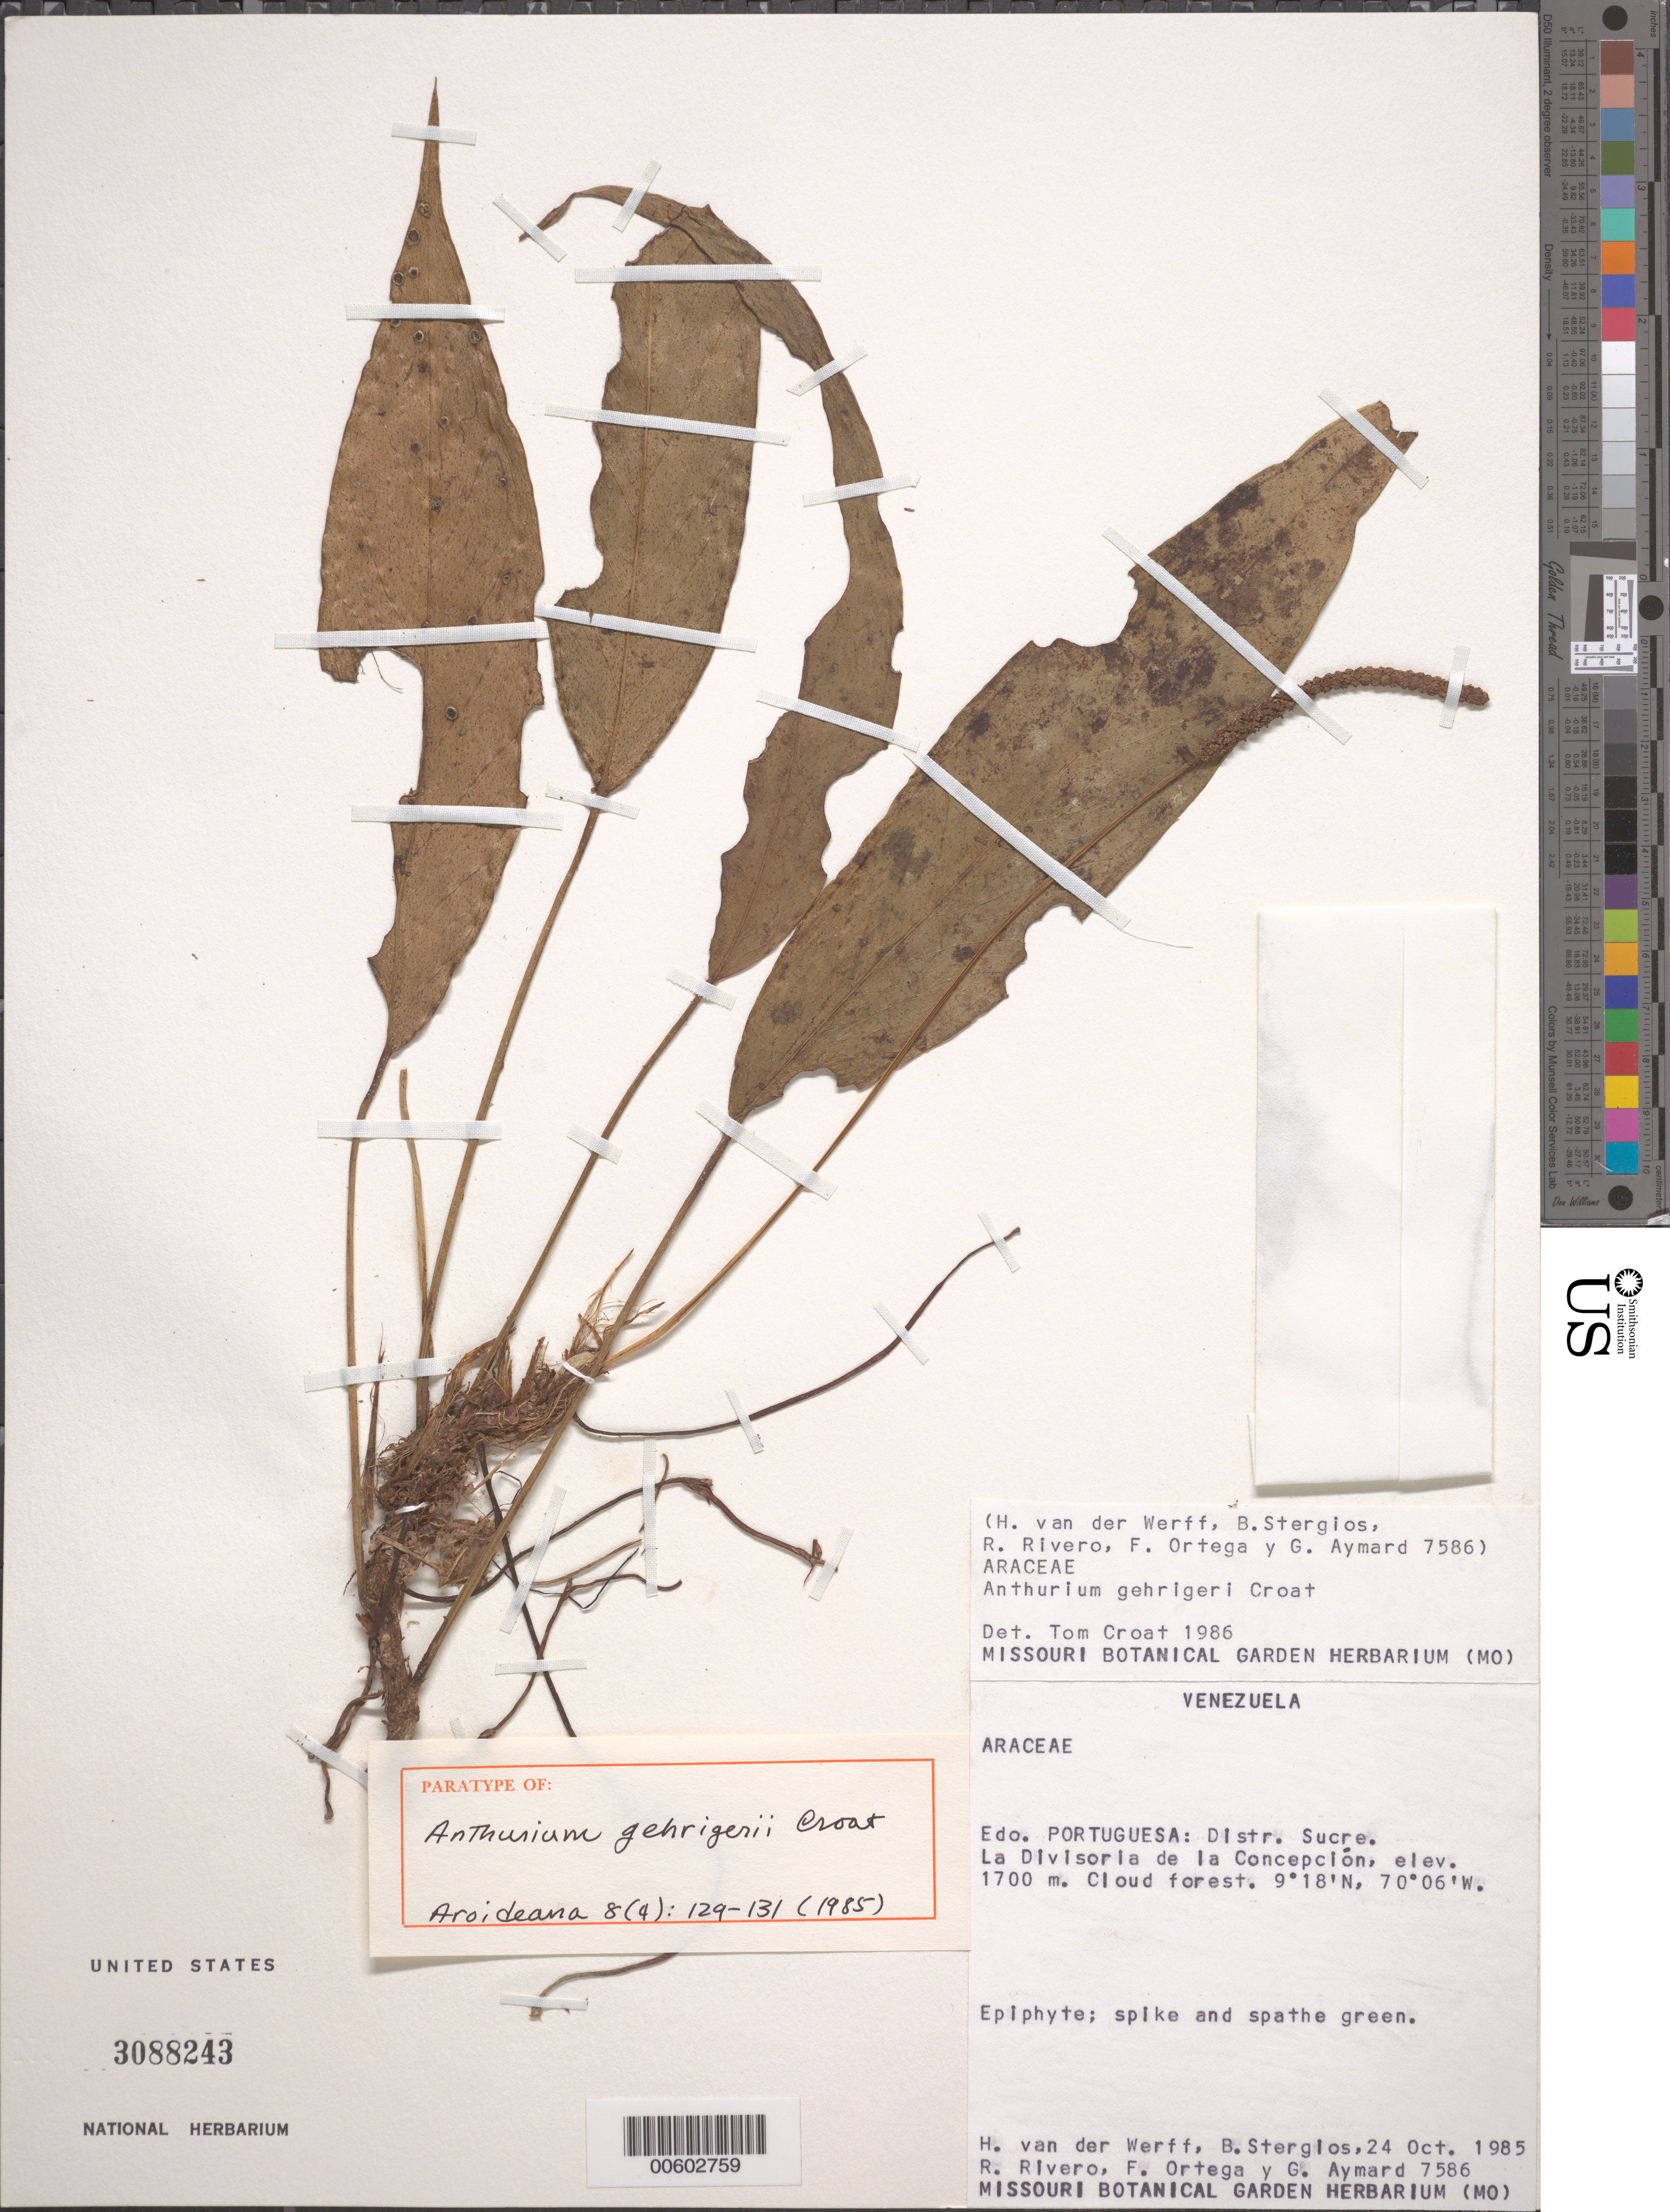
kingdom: Plantae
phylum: Tracheophyta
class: Liliopsida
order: Alismatales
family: Araceae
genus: Anthurium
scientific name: Anthurium gehrigeri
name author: Croat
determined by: Croat, Thomas B., Missouri Botanical Garden (MO)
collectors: H. van der Werff, B. G. Stergios, R. Rivero, F. J. Ortega & G. A. Aymard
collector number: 7586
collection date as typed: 24 Oct 1985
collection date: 1985-10-24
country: Venezuela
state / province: Portuguesa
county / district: Sucre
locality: La Divisoria de la Concepción.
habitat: Cloud forest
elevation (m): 1700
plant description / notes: K, MO, PORT, US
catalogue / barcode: US 3088243